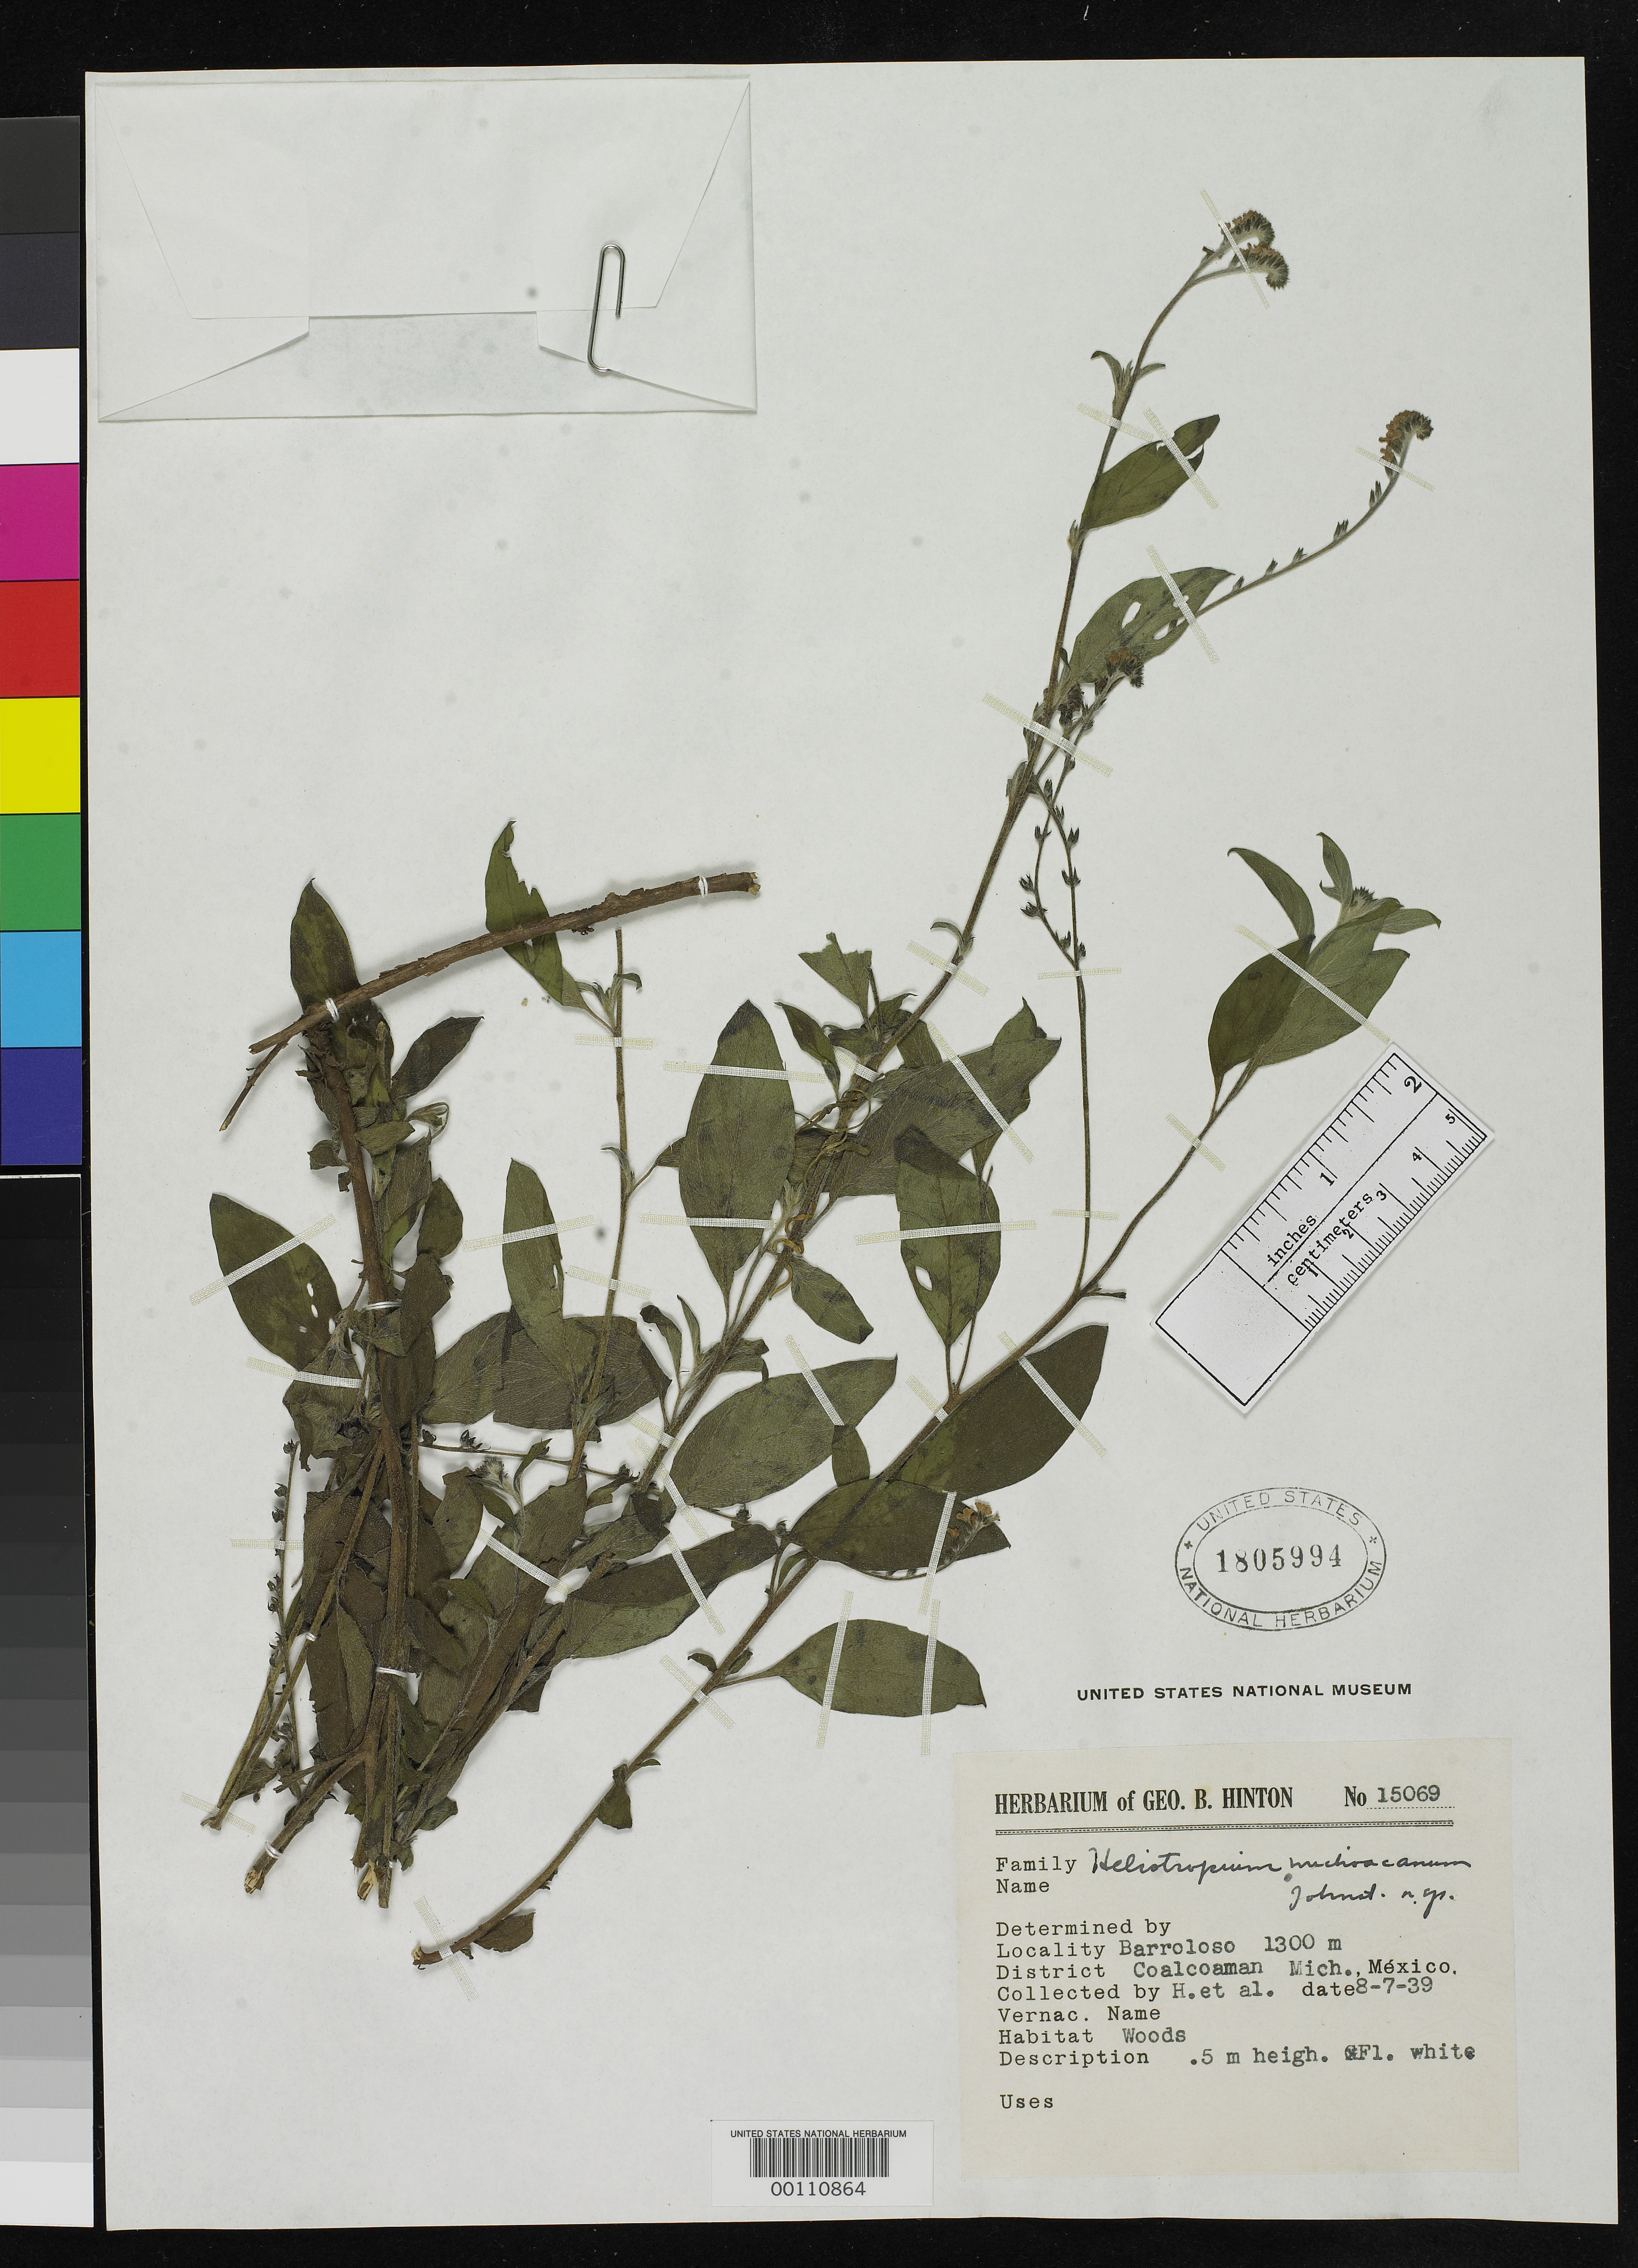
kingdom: Plantae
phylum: Tracheophyta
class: Magnoliopsida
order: Boraginales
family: Heliotropiaceae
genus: Heliotropium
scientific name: Heliotropium michoacanum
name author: I.M. Johnst.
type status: Isotype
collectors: G. B. Hinton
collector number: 15069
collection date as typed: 07 Aug 1939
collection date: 1939-08-07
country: Mexico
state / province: Michoacán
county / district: Coalcoman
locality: Barroloso.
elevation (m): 1300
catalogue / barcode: US 1805994